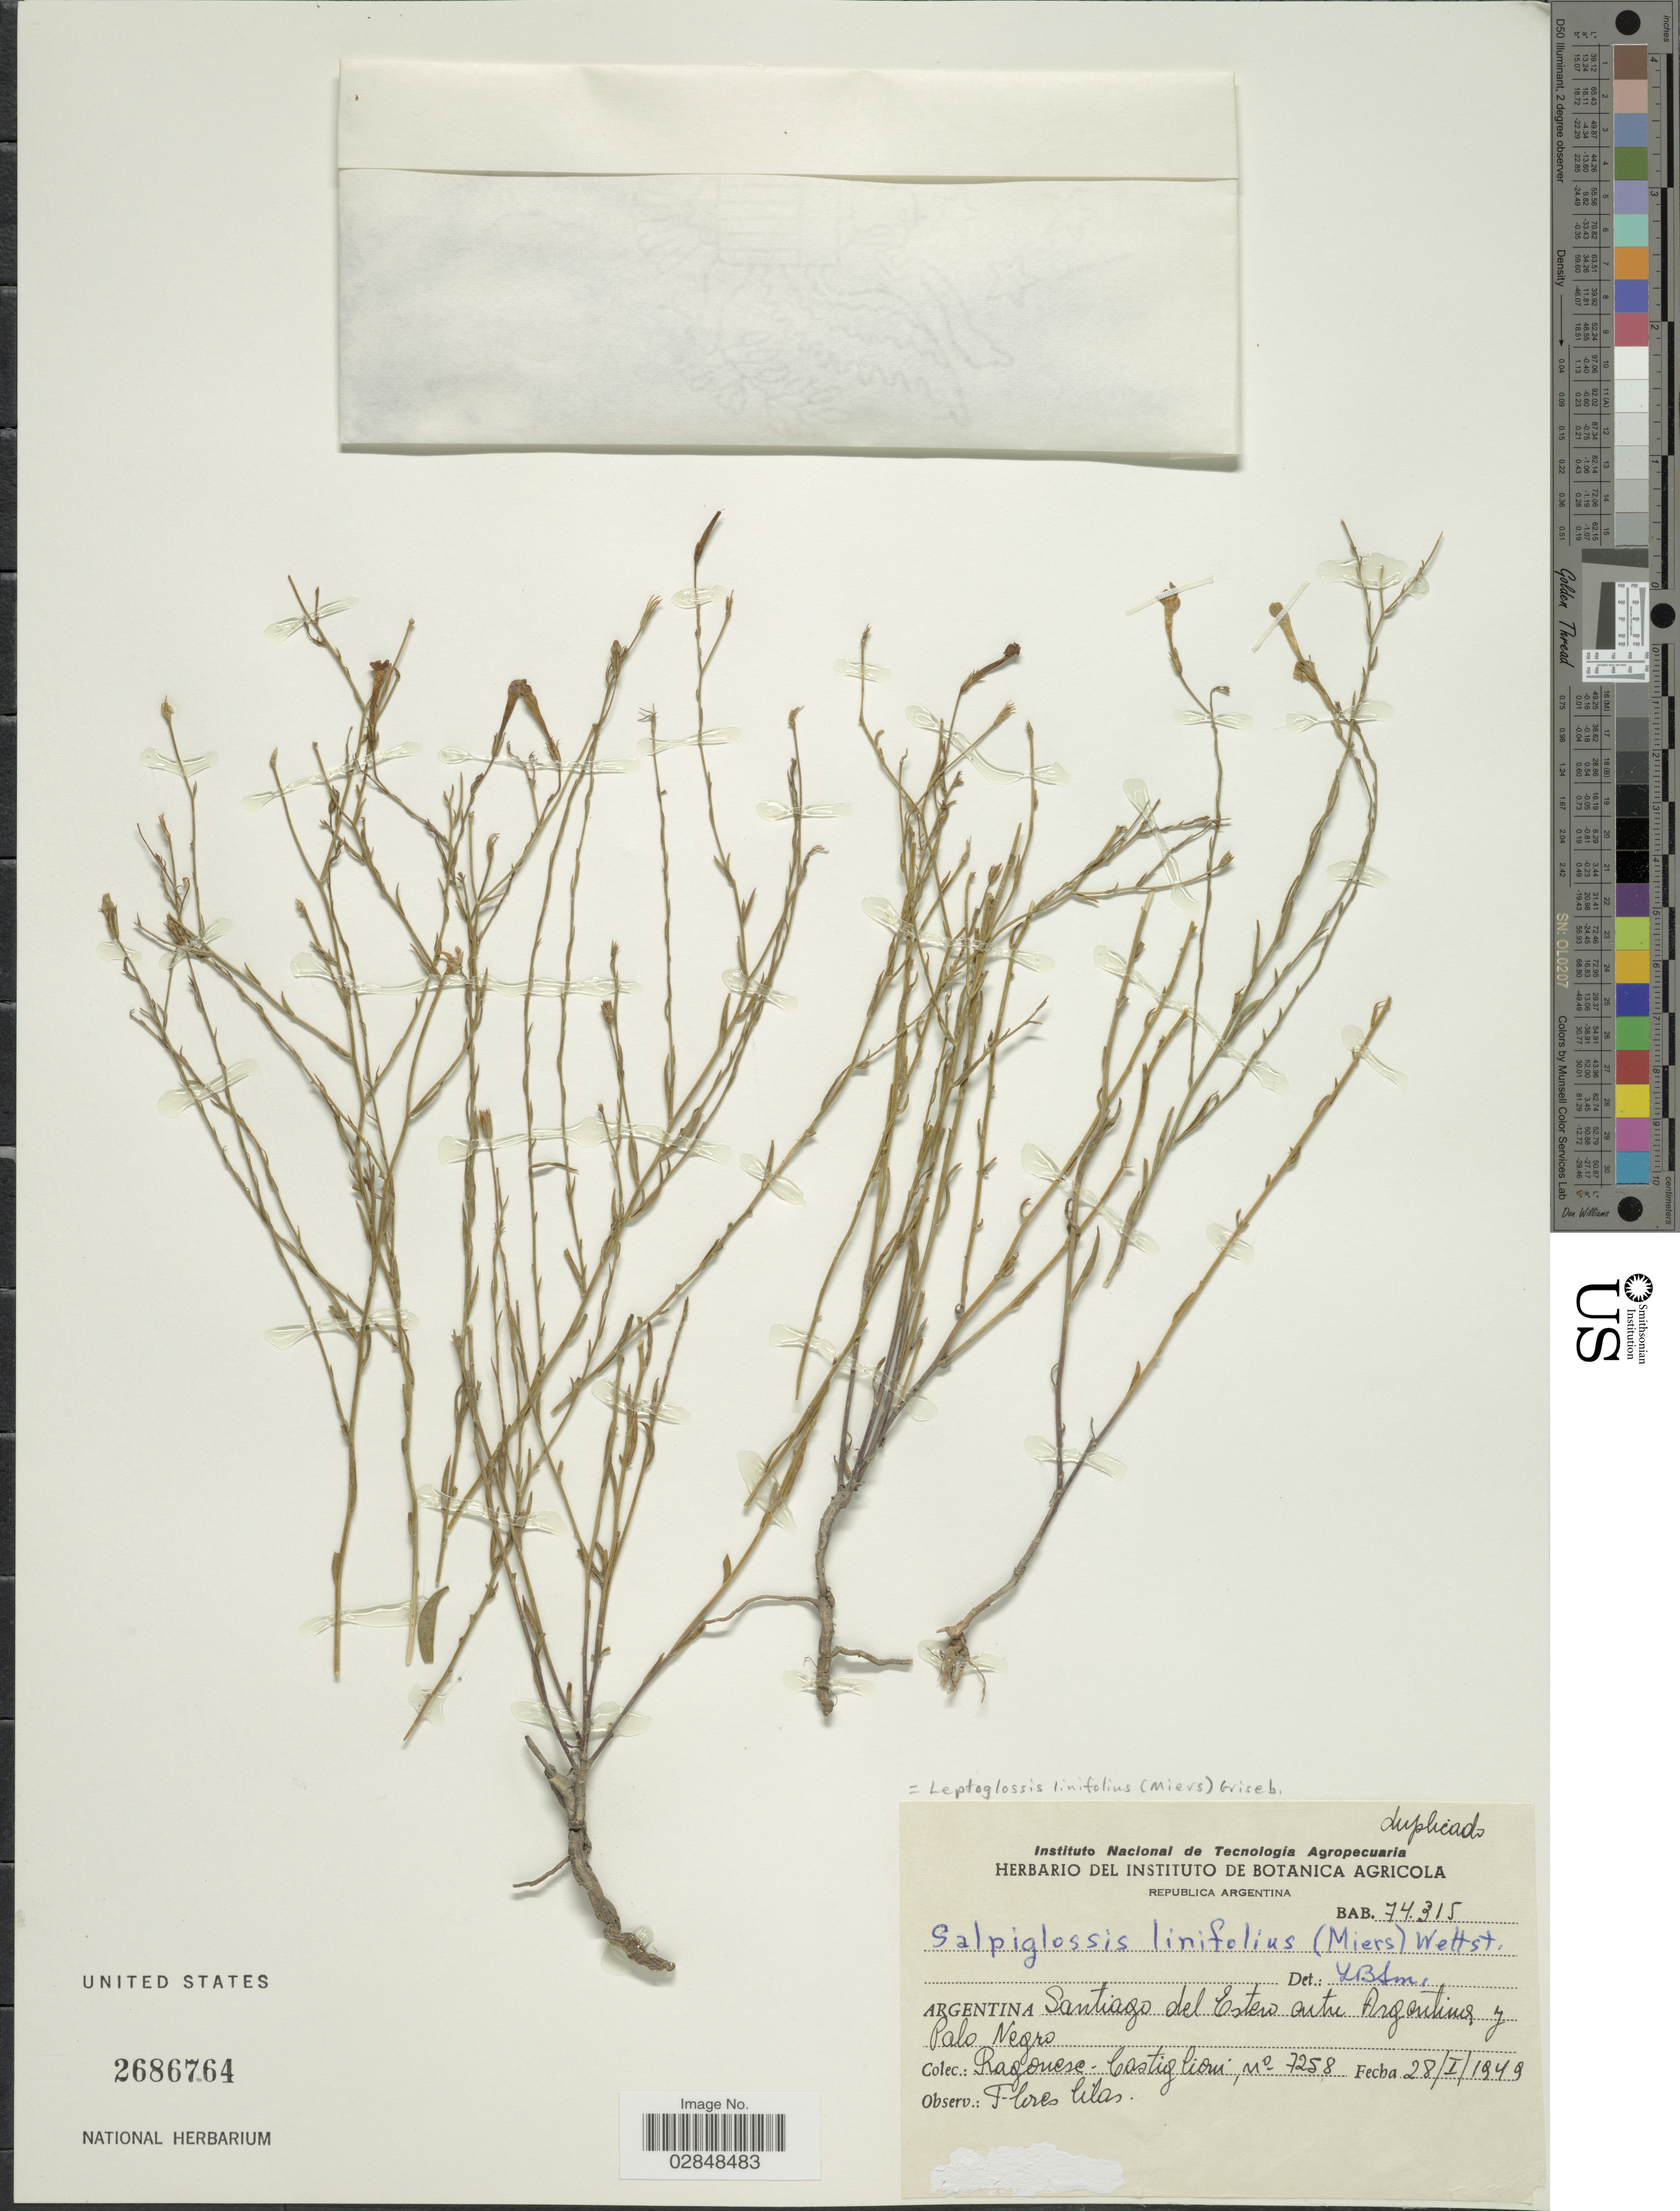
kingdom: Plantae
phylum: Tracheophyta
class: Magnoliopsida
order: Solanales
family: Solanaceae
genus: Leptoglossis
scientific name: Leptoglossis linifolia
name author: Benth. & Hook. f.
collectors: Ragonese, -- & Castiglioni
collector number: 7258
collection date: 1949-01-28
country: Argentina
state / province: Santiago del Estero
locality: Entre Argentina y Palo Negro.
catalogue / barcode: US 2686764